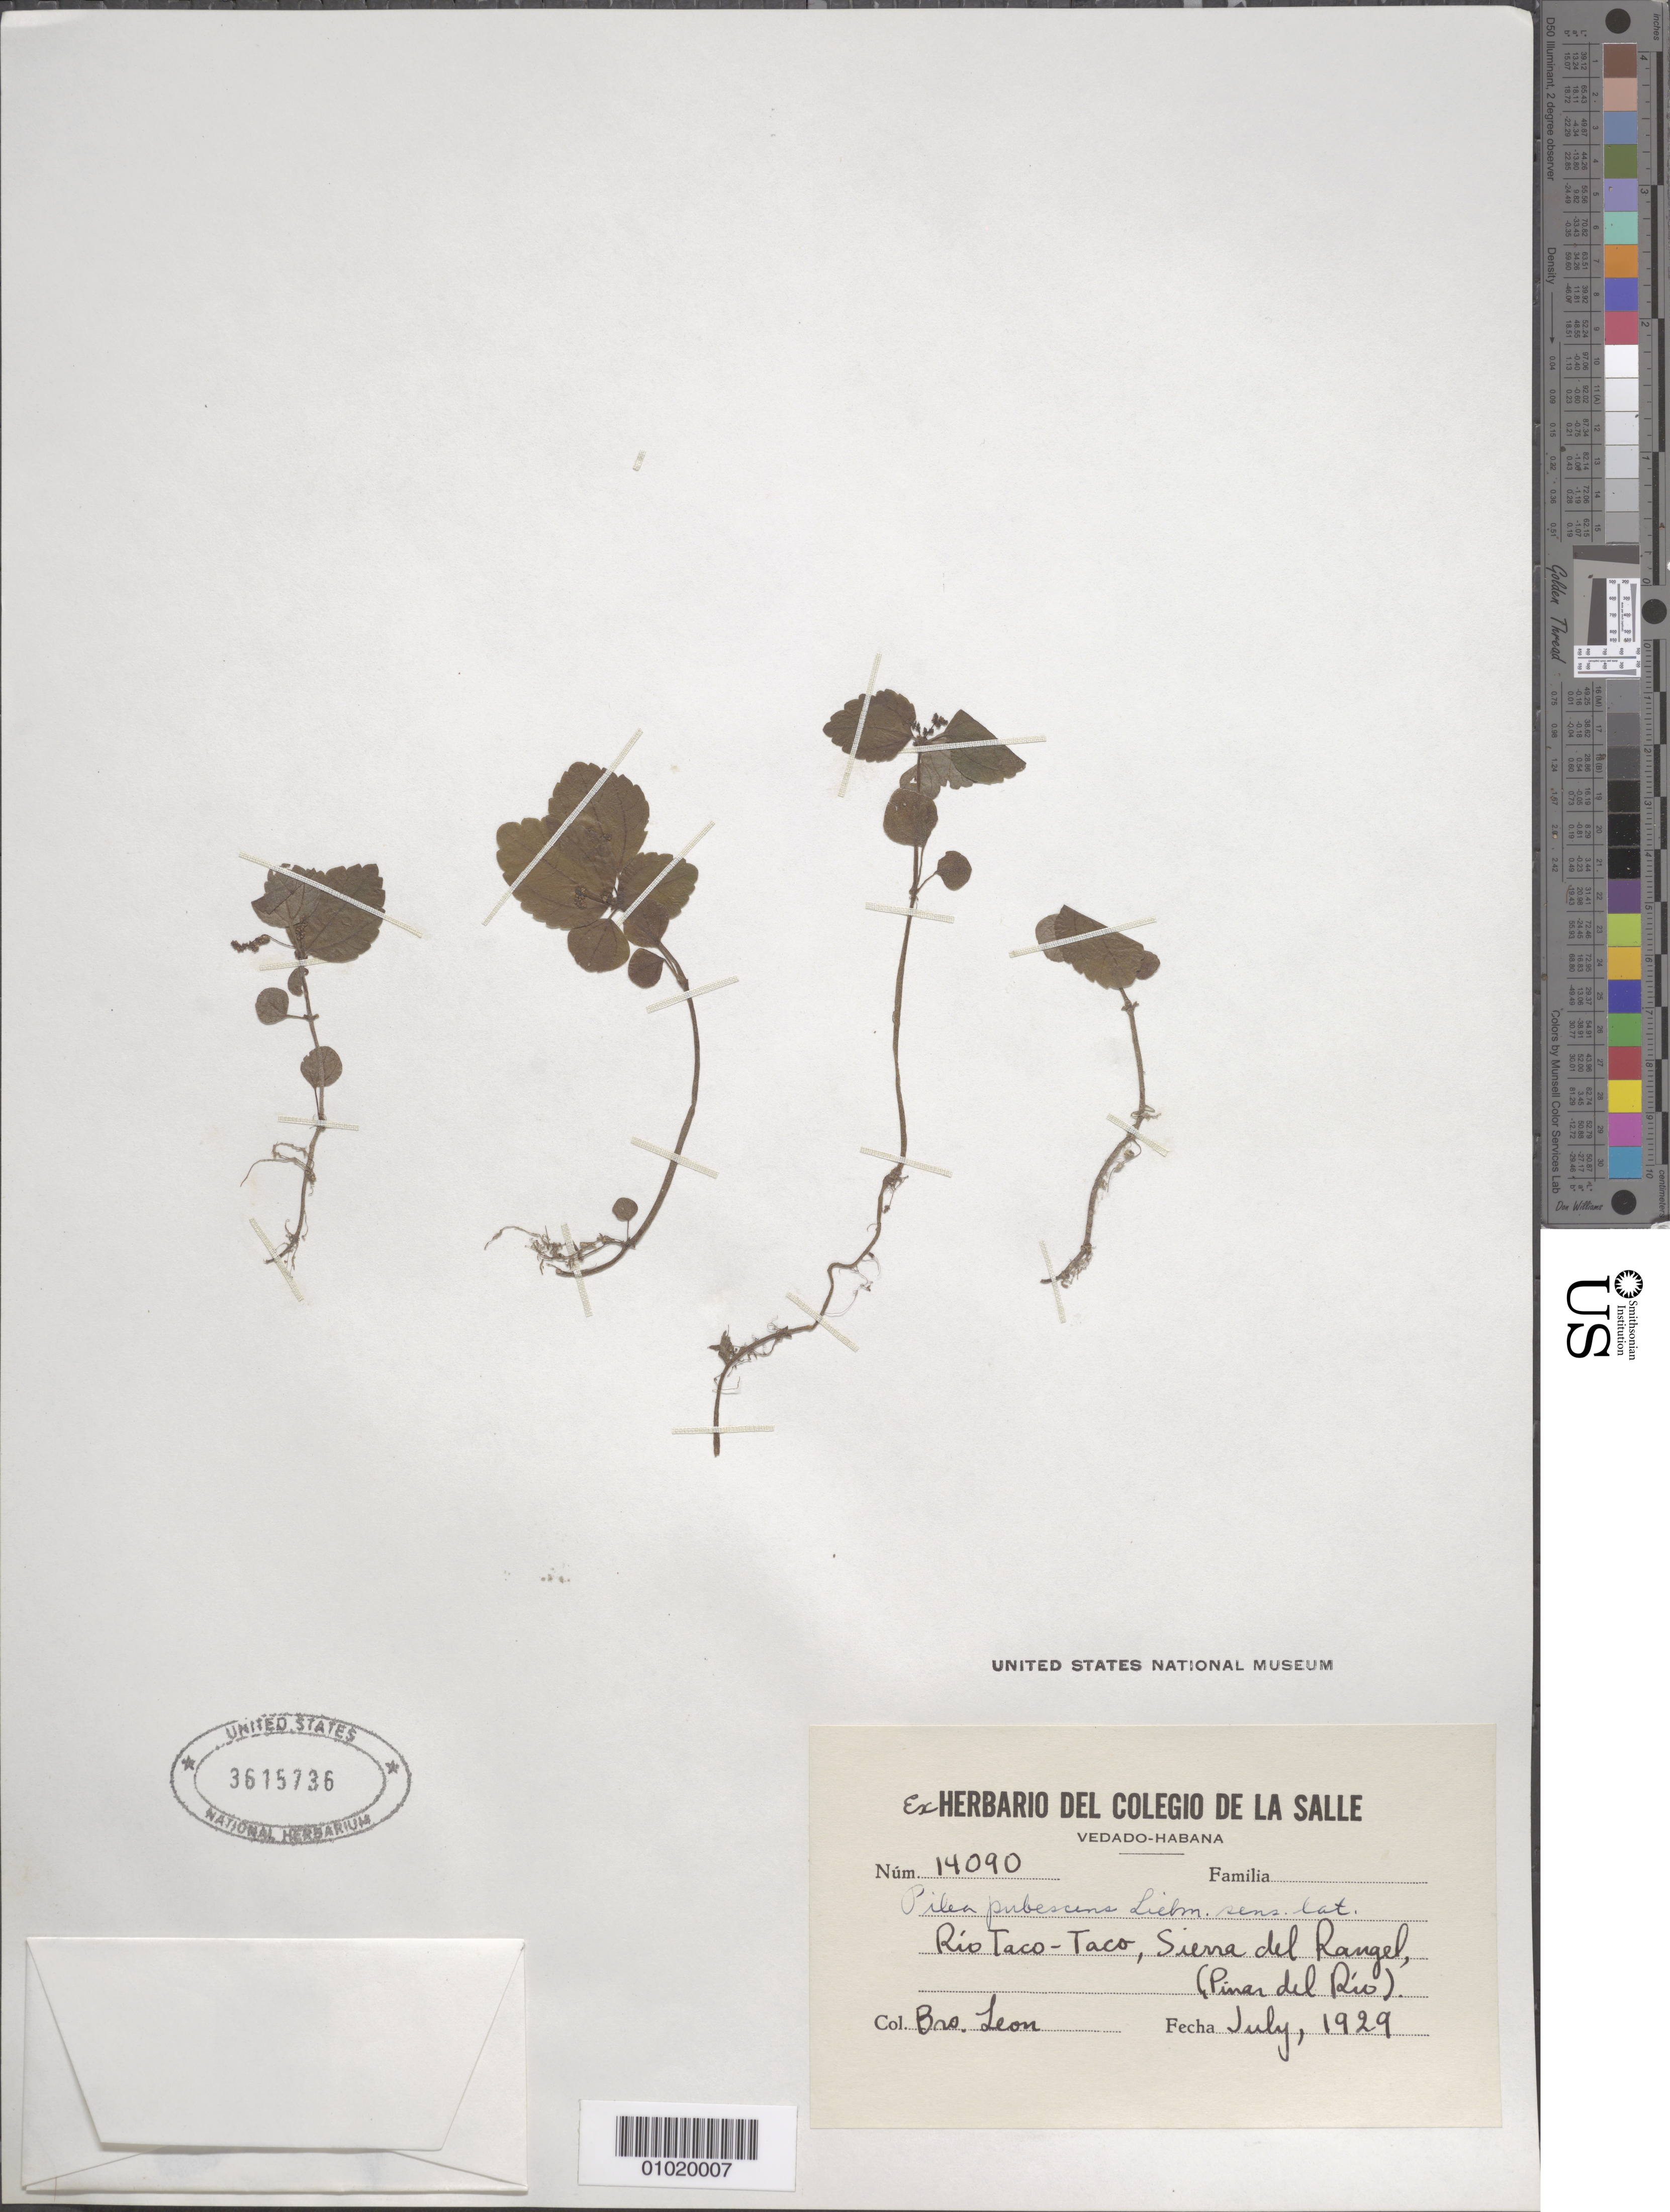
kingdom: Plantae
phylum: Tracheophyta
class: Magnoliopsida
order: Rosales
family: Urticaceae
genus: Pilea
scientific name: Pilea pubescens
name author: Liebm.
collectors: Bro. León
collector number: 14090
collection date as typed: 01 Jul 1929 to 31 Jul 1929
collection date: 1929-07-01/1929-07-31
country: Cuba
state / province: Pinar del Rio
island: Cuba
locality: Rio Taco-Taco, Sierra del Raugel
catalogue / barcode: US 3615736